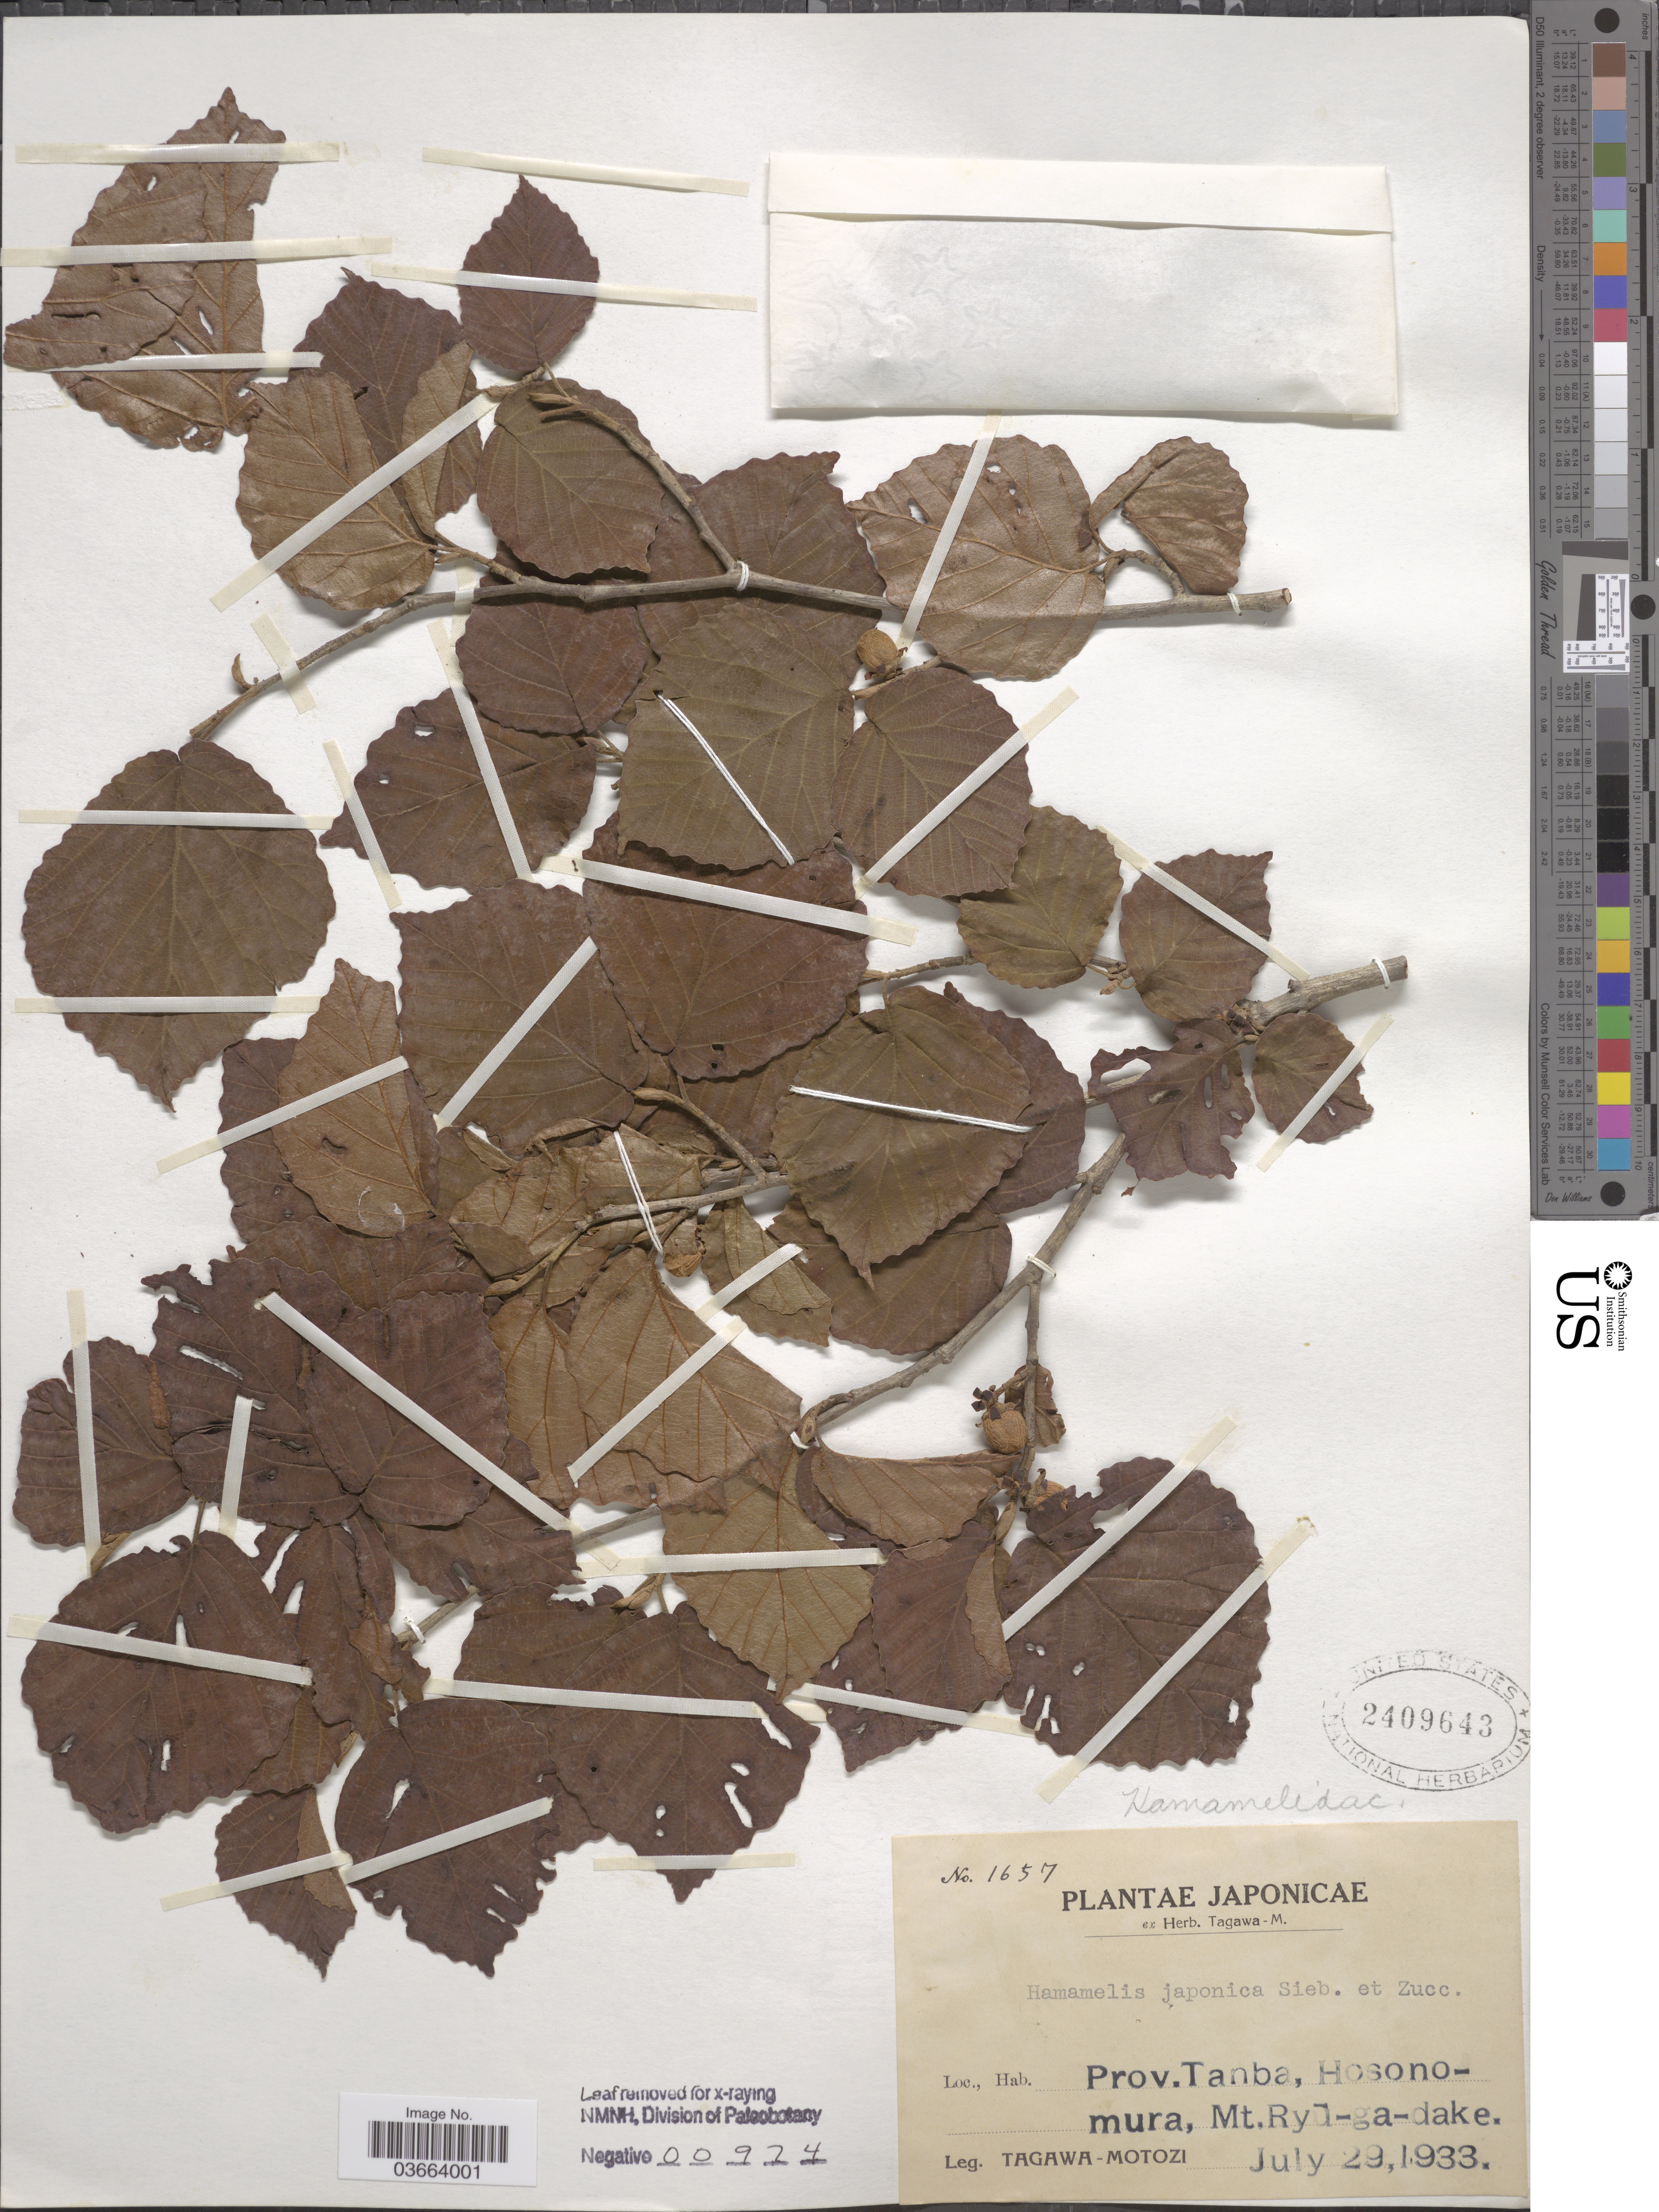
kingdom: Plantae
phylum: Tracheophyta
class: Magnoliopsida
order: Saxifragales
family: Hamamelidaceae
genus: Hamamelis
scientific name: Hamamelis japonica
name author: Siebold & Zucc.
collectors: M. Tagawa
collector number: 1657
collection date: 1933-07-29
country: Japan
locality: Prov. Tanba, Hosonomura, Mt. Ryū-ga-dake.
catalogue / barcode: US 2409643